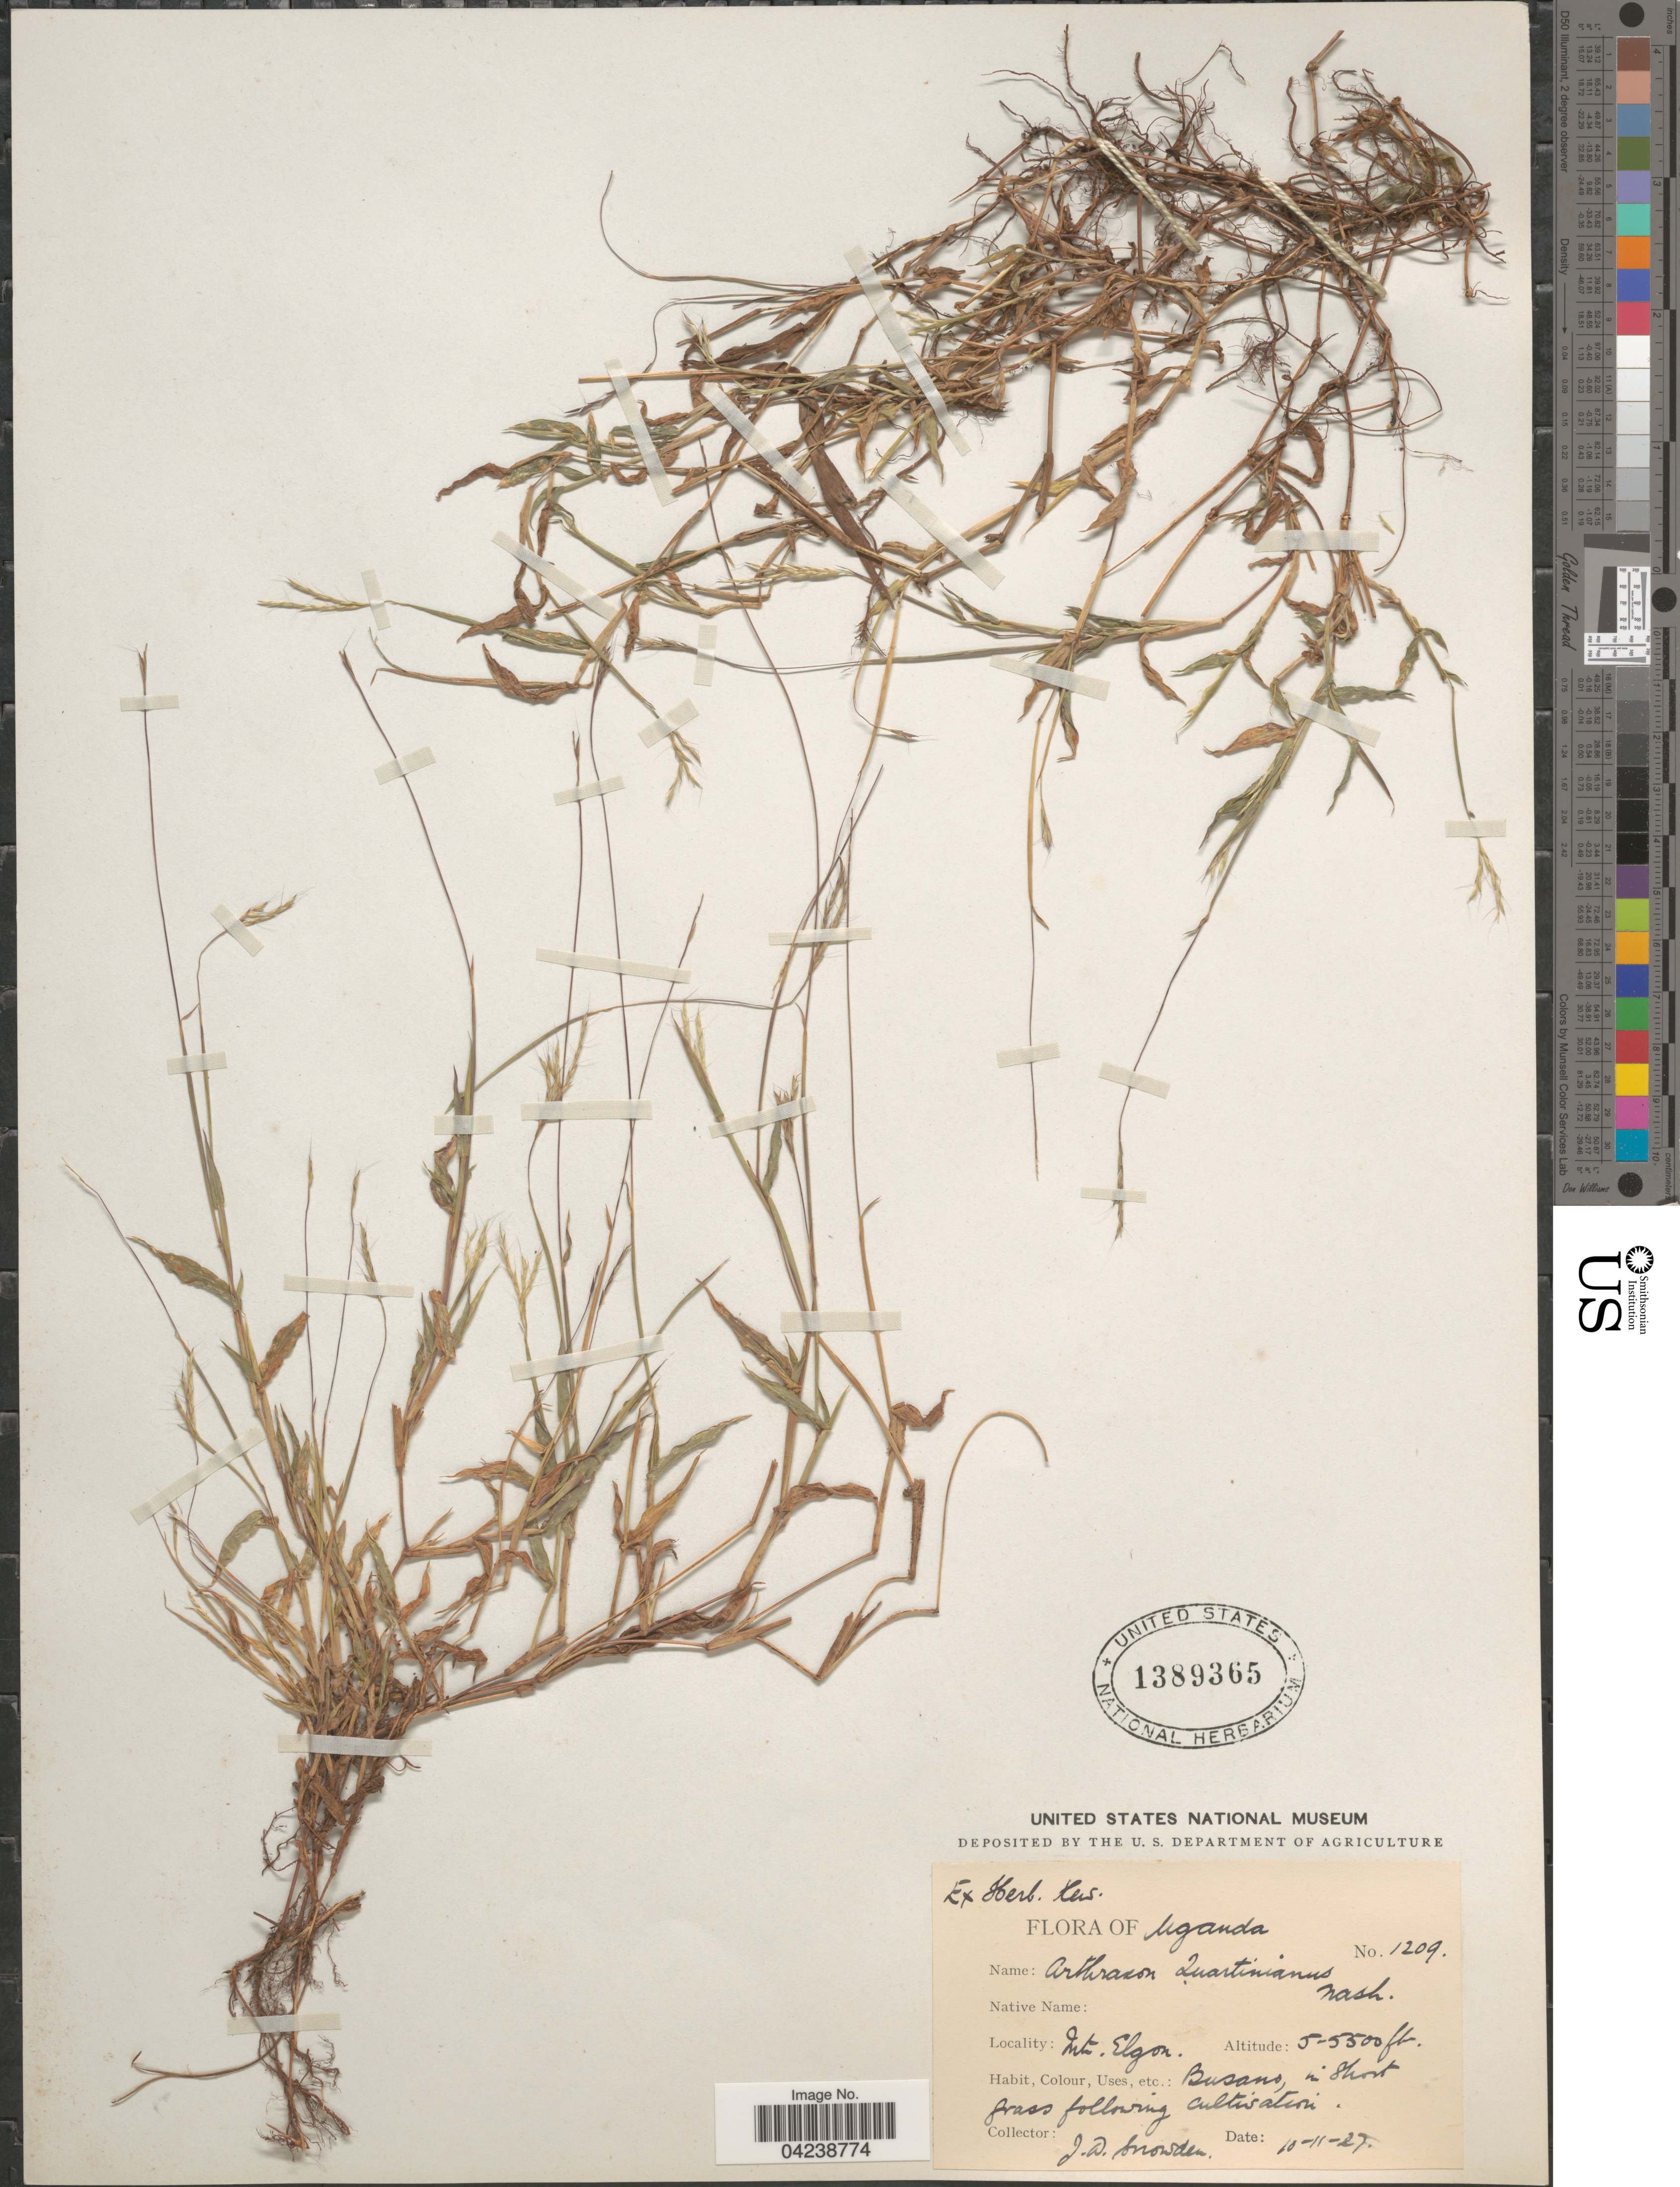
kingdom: Plantae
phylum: Tracheophyta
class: Liliopsida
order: Poales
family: Poaceae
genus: Arthraxon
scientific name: Arthraxon hispidus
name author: (Thunb.) Makino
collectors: J. Snowden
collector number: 1209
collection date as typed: Transcribed d/m/y: 10/11/27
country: Uganda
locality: Mt. Elgon. Busano.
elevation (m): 1524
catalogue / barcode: US 1389365